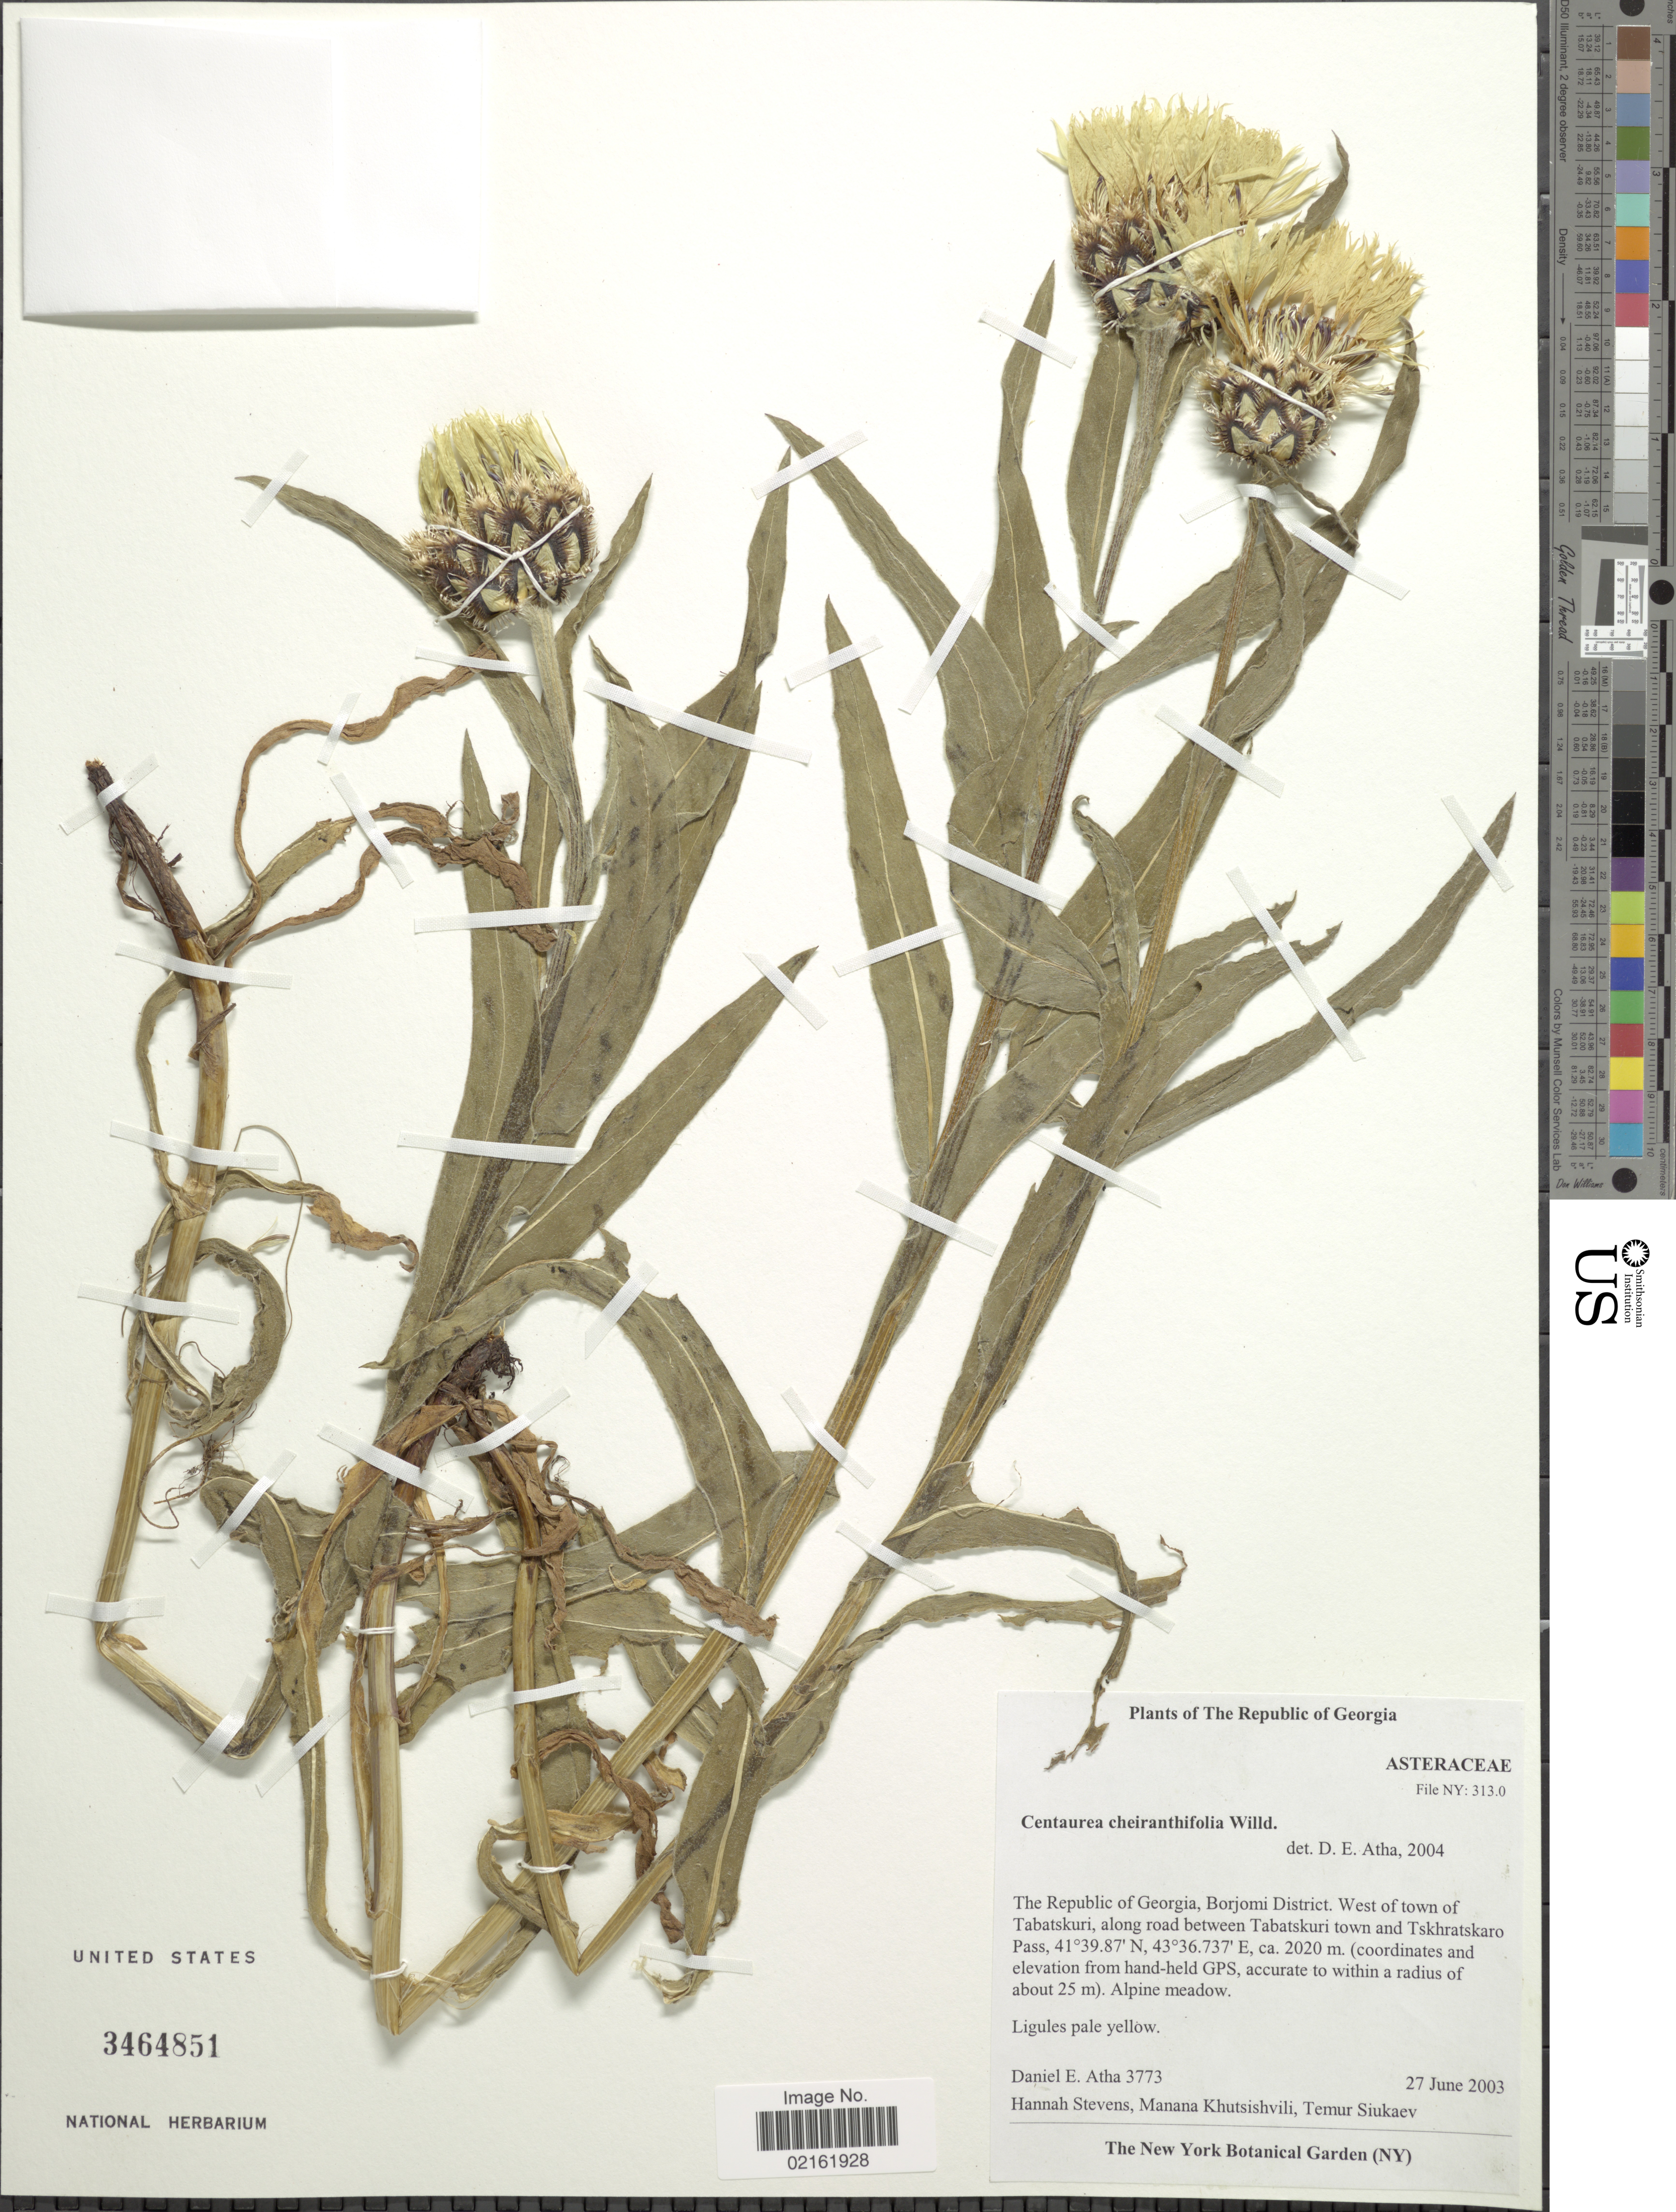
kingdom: Plantae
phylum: Tracheophyta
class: Magnoliopsida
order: Asterales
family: Asteraceae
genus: Centaurea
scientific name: Centaurea cheiranthifolia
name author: Willd.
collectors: D. Atha, H. Stevens, M. Khutsiskvili & T. Siukaev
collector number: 3773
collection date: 2003-06-27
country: Georgia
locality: The Republic of Georgia, Borjomi District, West town of Tabatskuri, along oad between Tabatskuri town and Tskhratskaro Pass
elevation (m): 2020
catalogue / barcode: US 3464851